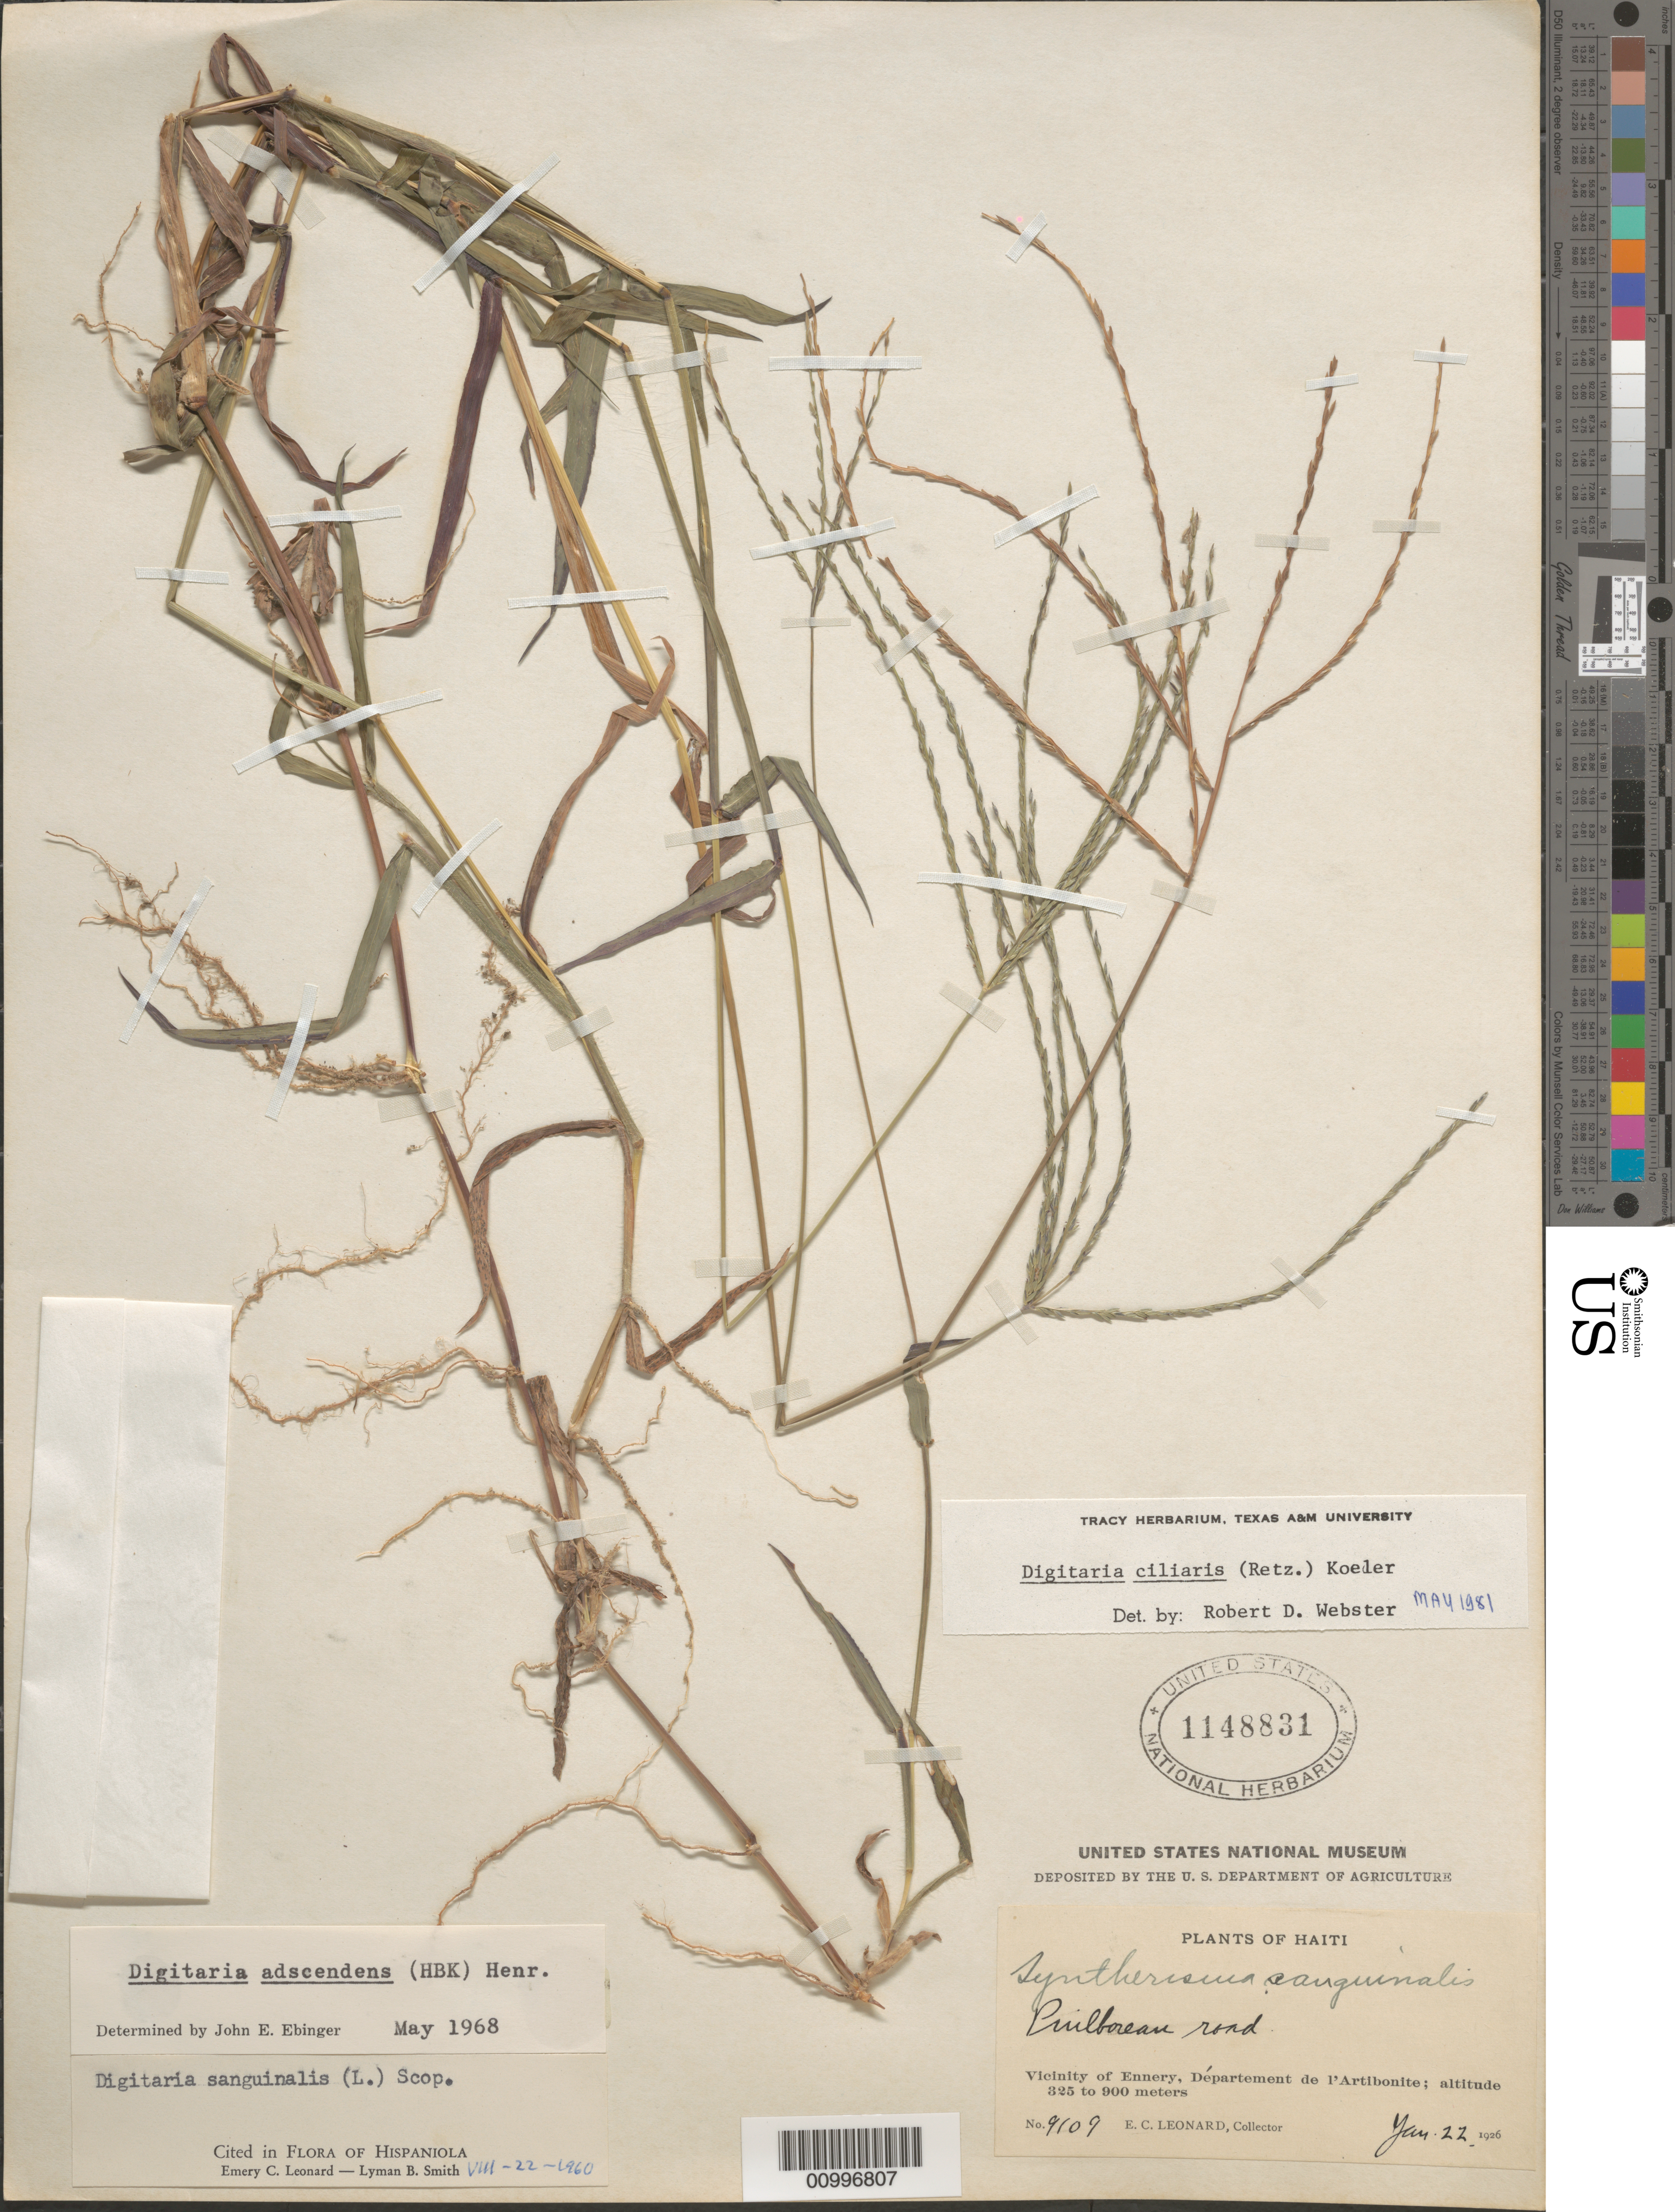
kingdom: Plantae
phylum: Tracheophyta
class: Liliopsida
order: Poales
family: Poaceae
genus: Digitaria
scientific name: Digitaria ciliaris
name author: (Retz.) Koeler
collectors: E. C. Leonard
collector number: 9109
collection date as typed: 22 Jan 1926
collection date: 1926-01-22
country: Haiti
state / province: Artibonite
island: Hispaniola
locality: Vicinity of Ennery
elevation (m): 325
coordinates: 0 N, 0 E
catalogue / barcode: US 1148831